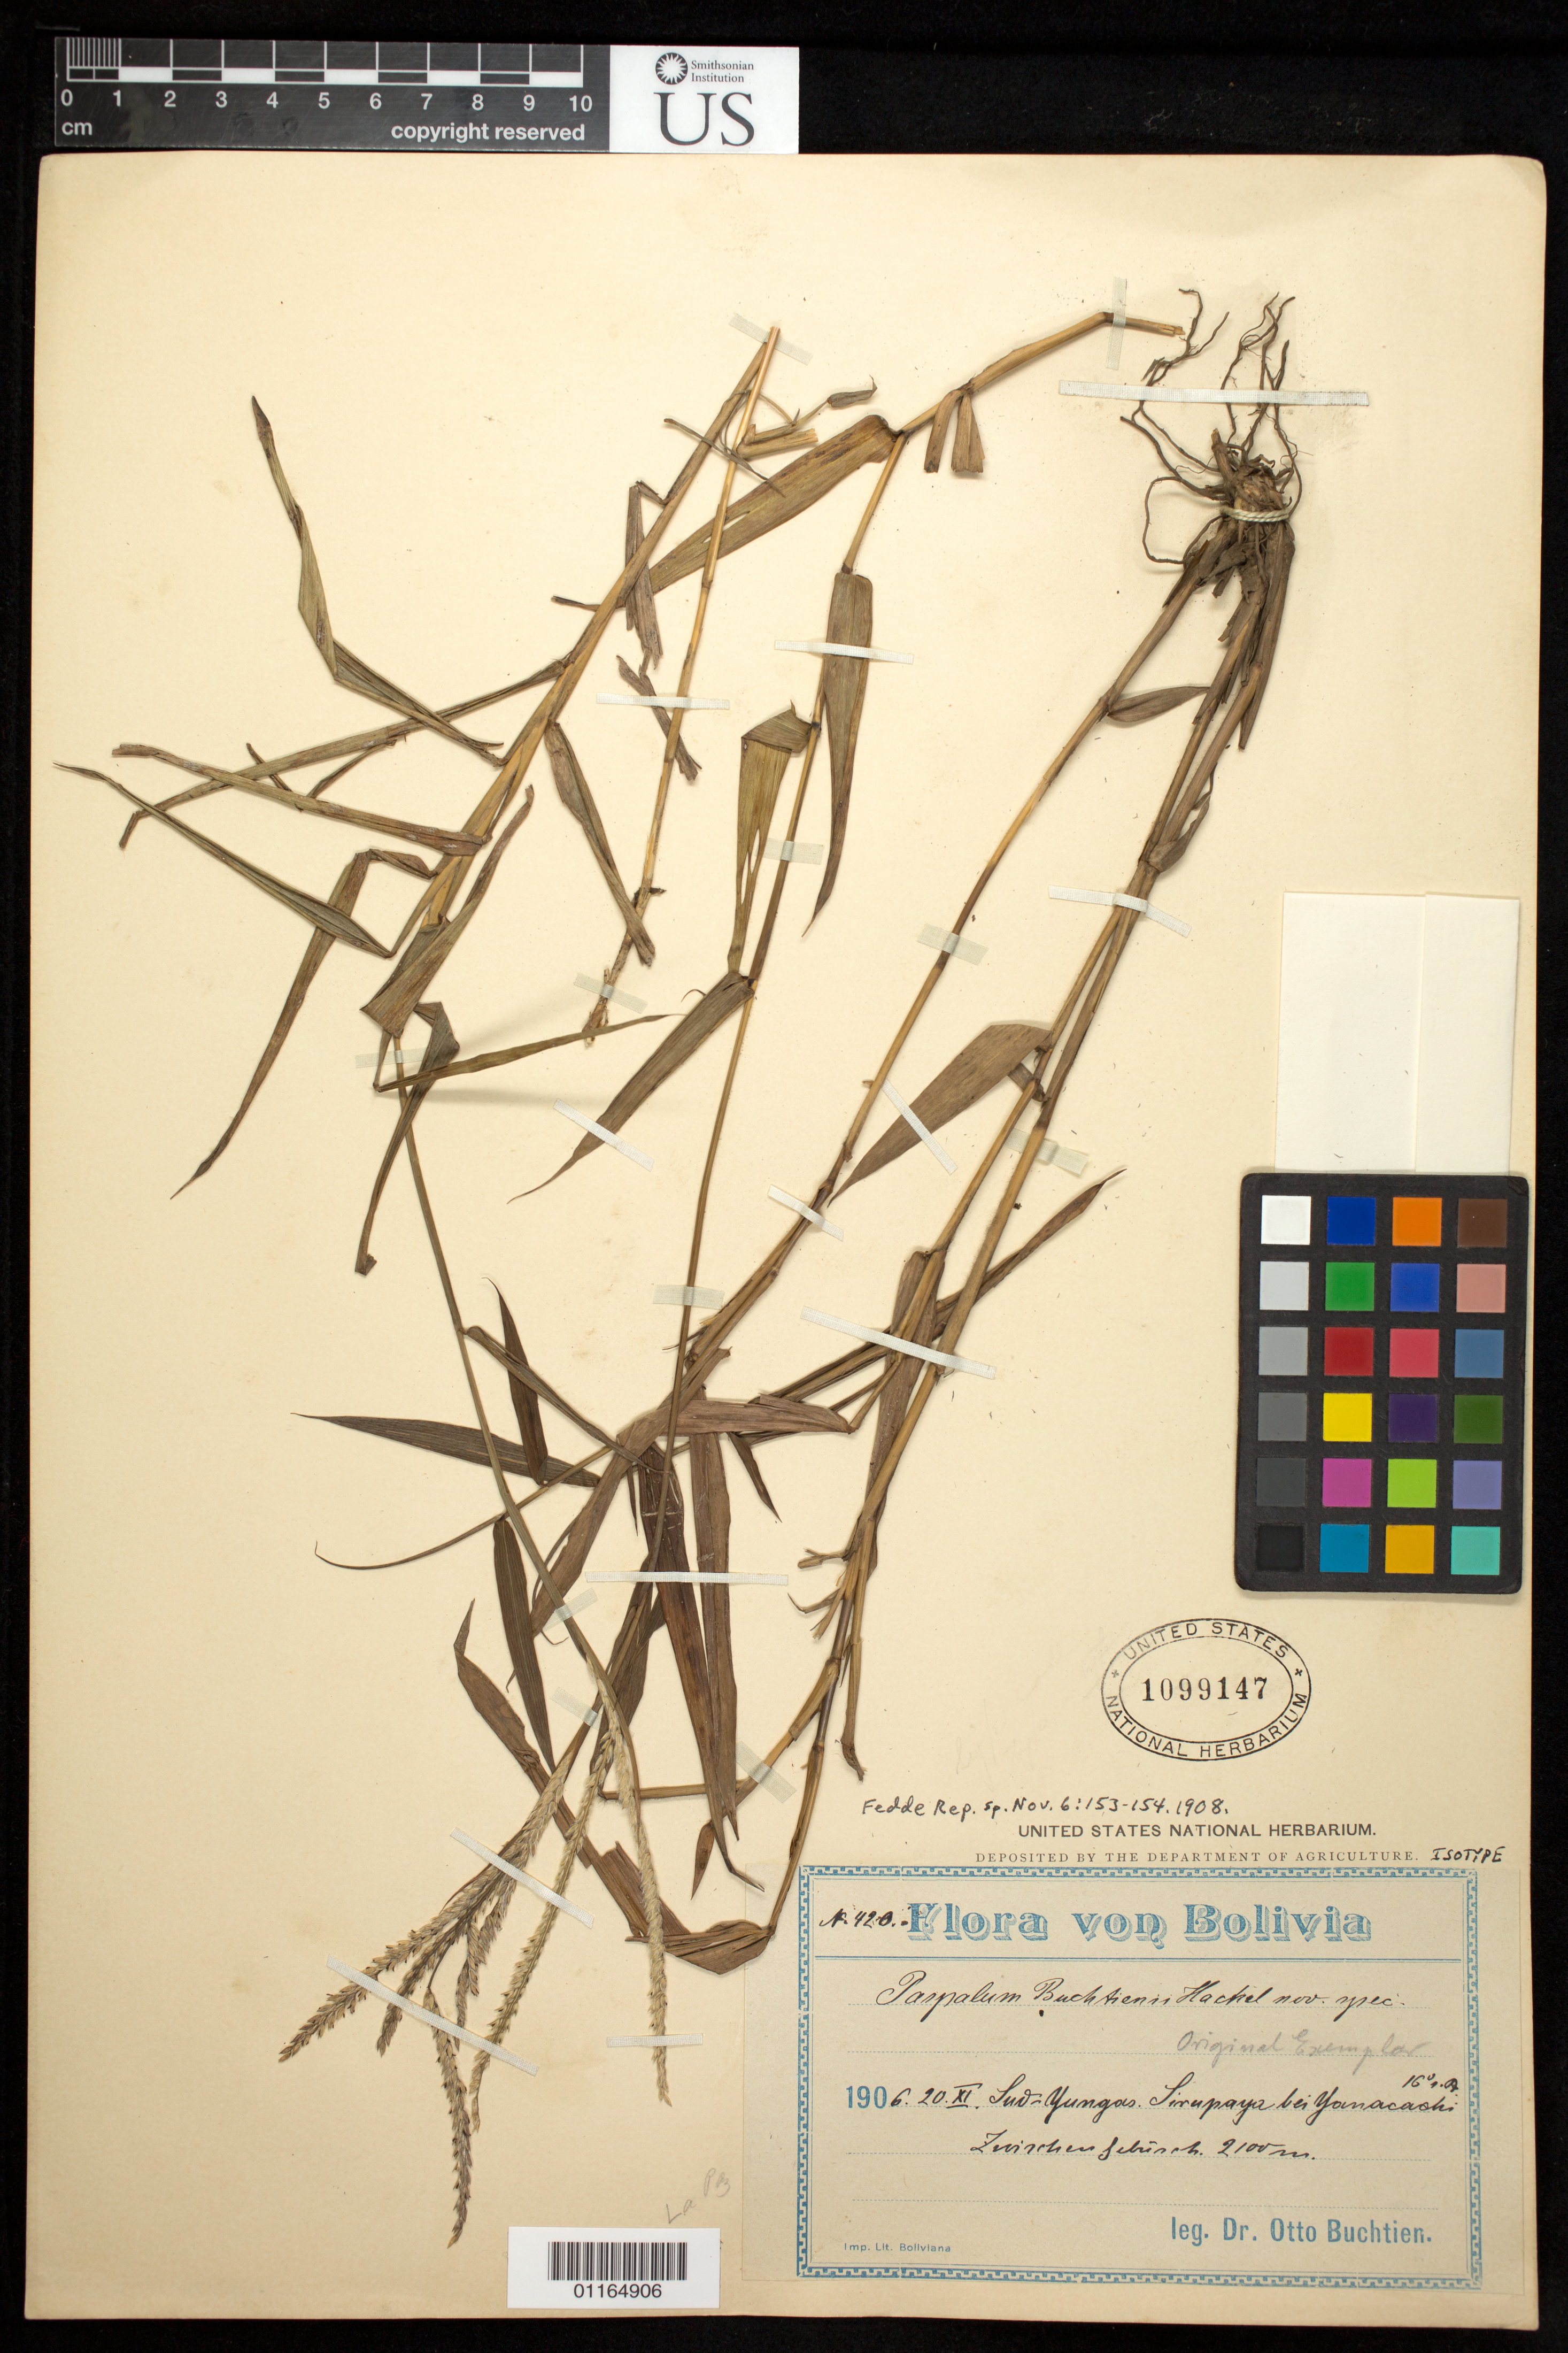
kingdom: Plantae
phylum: Tracheophyta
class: Liliopsida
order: Poales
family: Poaceae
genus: Paspalum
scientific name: Paspalum buchtienii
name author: Hack.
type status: Isotype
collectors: O. Buchtien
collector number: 420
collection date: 1906-11-20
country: Bolivia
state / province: La Paz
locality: Sud-Yungas, Sirupaya bei Yanacachi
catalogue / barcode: US 1099147